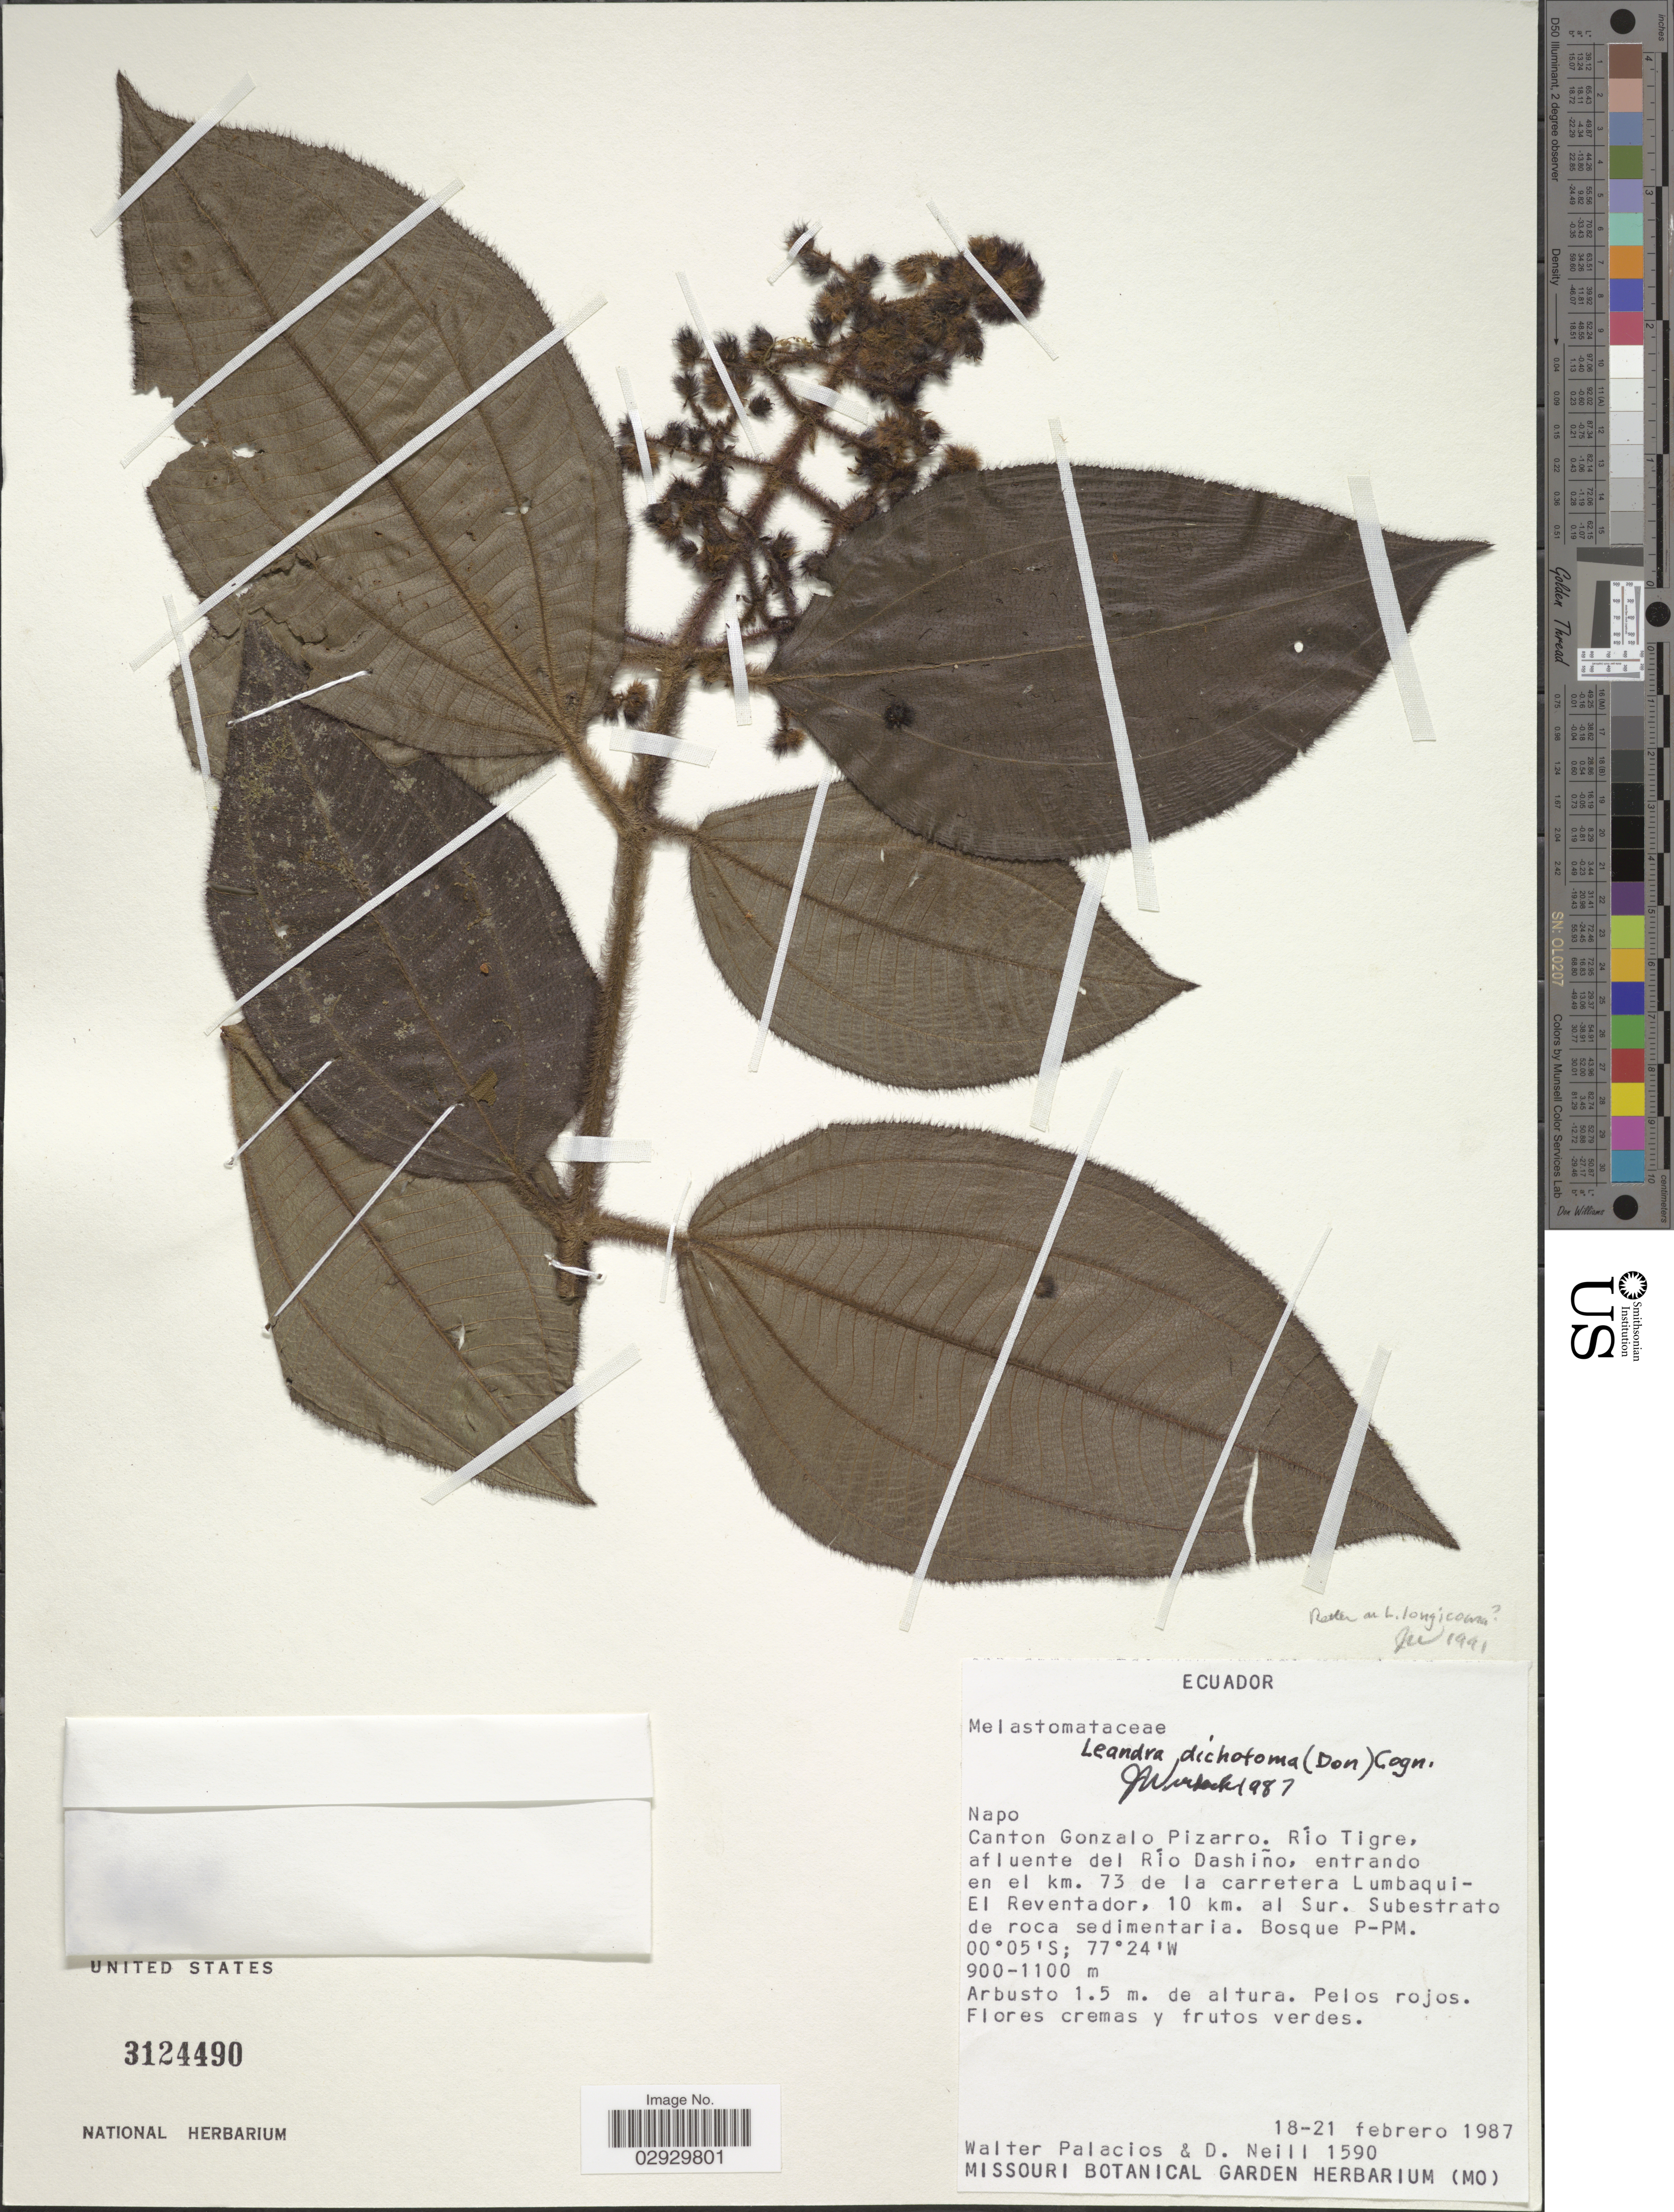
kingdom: Plantae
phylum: Tracheophyta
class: Magnoliopsida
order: Myrtales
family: Melastomataceae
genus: Leandra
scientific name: Leandra longicoma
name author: Cogn.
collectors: W. Palacios & D. Neill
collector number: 1590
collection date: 1987-02-18/1987-02-21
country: Ecuador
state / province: Napo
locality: Canton Gonzalo Pizarro. Río Tigre, afluente del Río Dashiño, entrando en el km. 73 de la carretera Lumbaqui - El Reventador, 10 km. al Sur. Subestrato de roca sedimentaria.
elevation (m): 900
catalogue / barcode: US 3124490